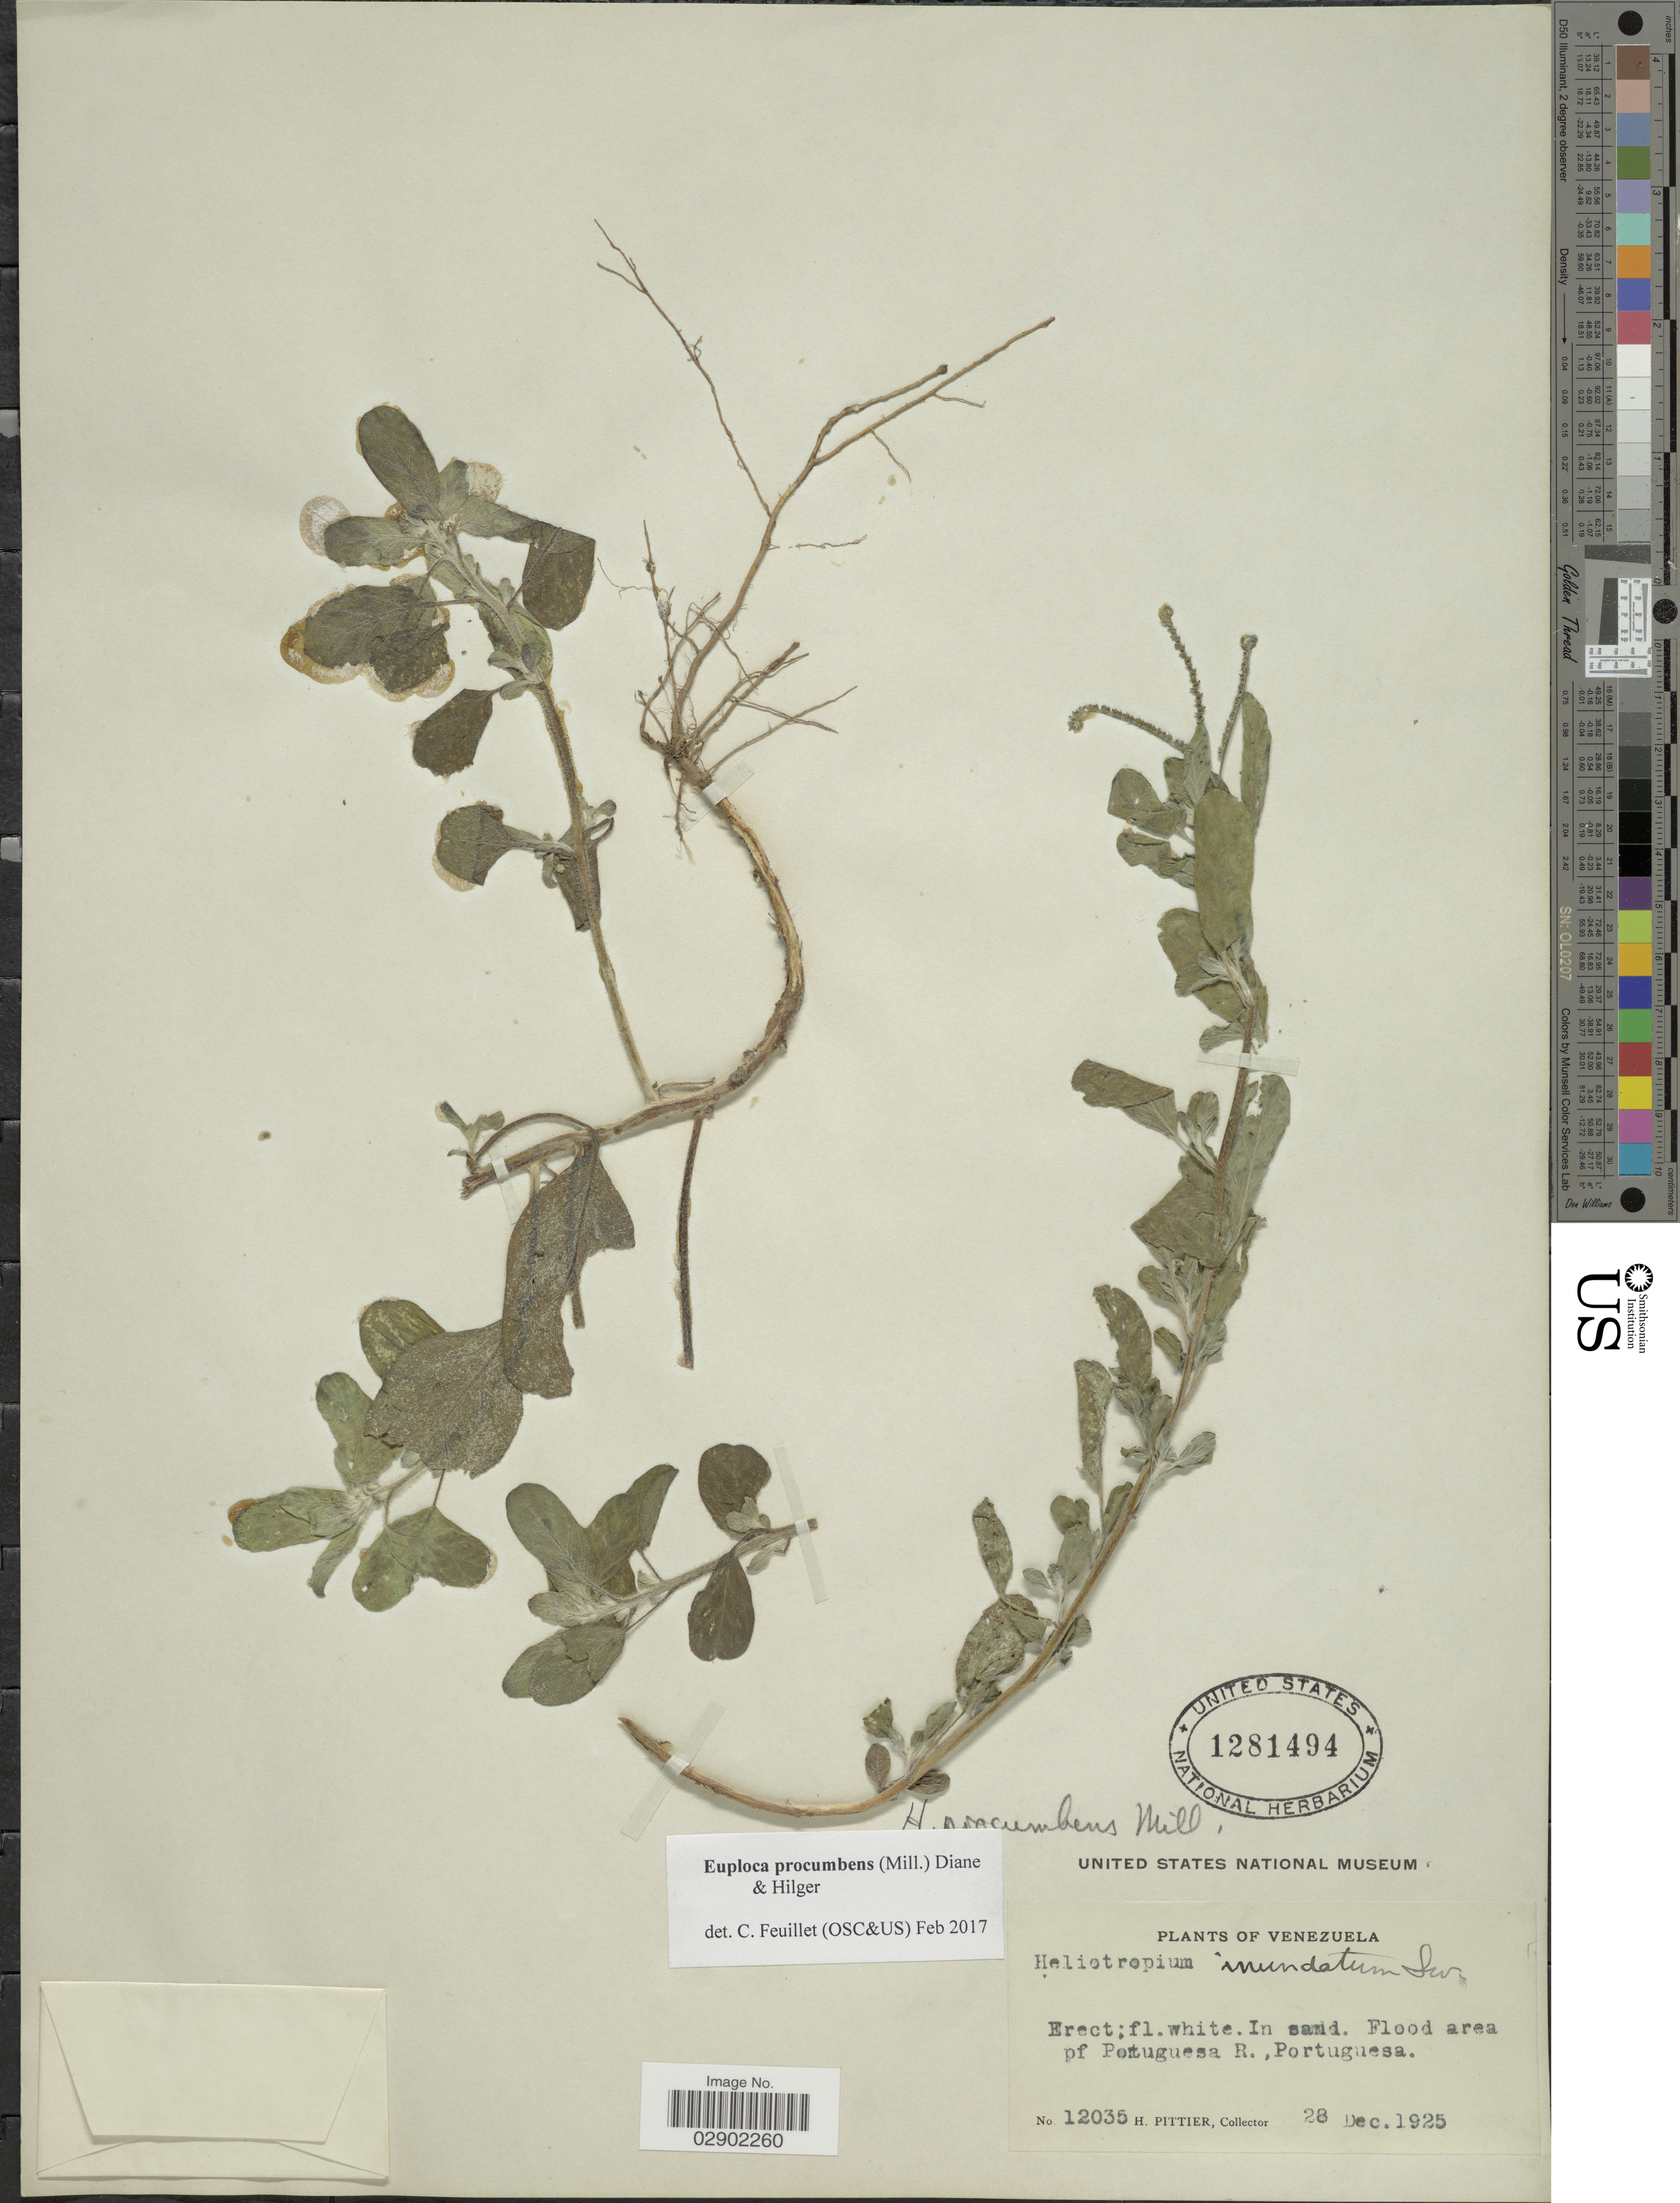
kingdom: Plantae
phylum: Tracheophyta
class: Magnoliopsida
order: Boraginales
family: Heliotropiaceae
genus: Euploca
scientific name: Euploca procumbens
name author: (Mill.) Diane & Hilger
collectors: H. F. Pittier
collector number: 12035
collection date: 1925-12-28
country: Venezuela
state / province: Portuguesa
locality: Flood area of Portuguesa R., Portuguesa.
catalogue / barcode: US 1281494